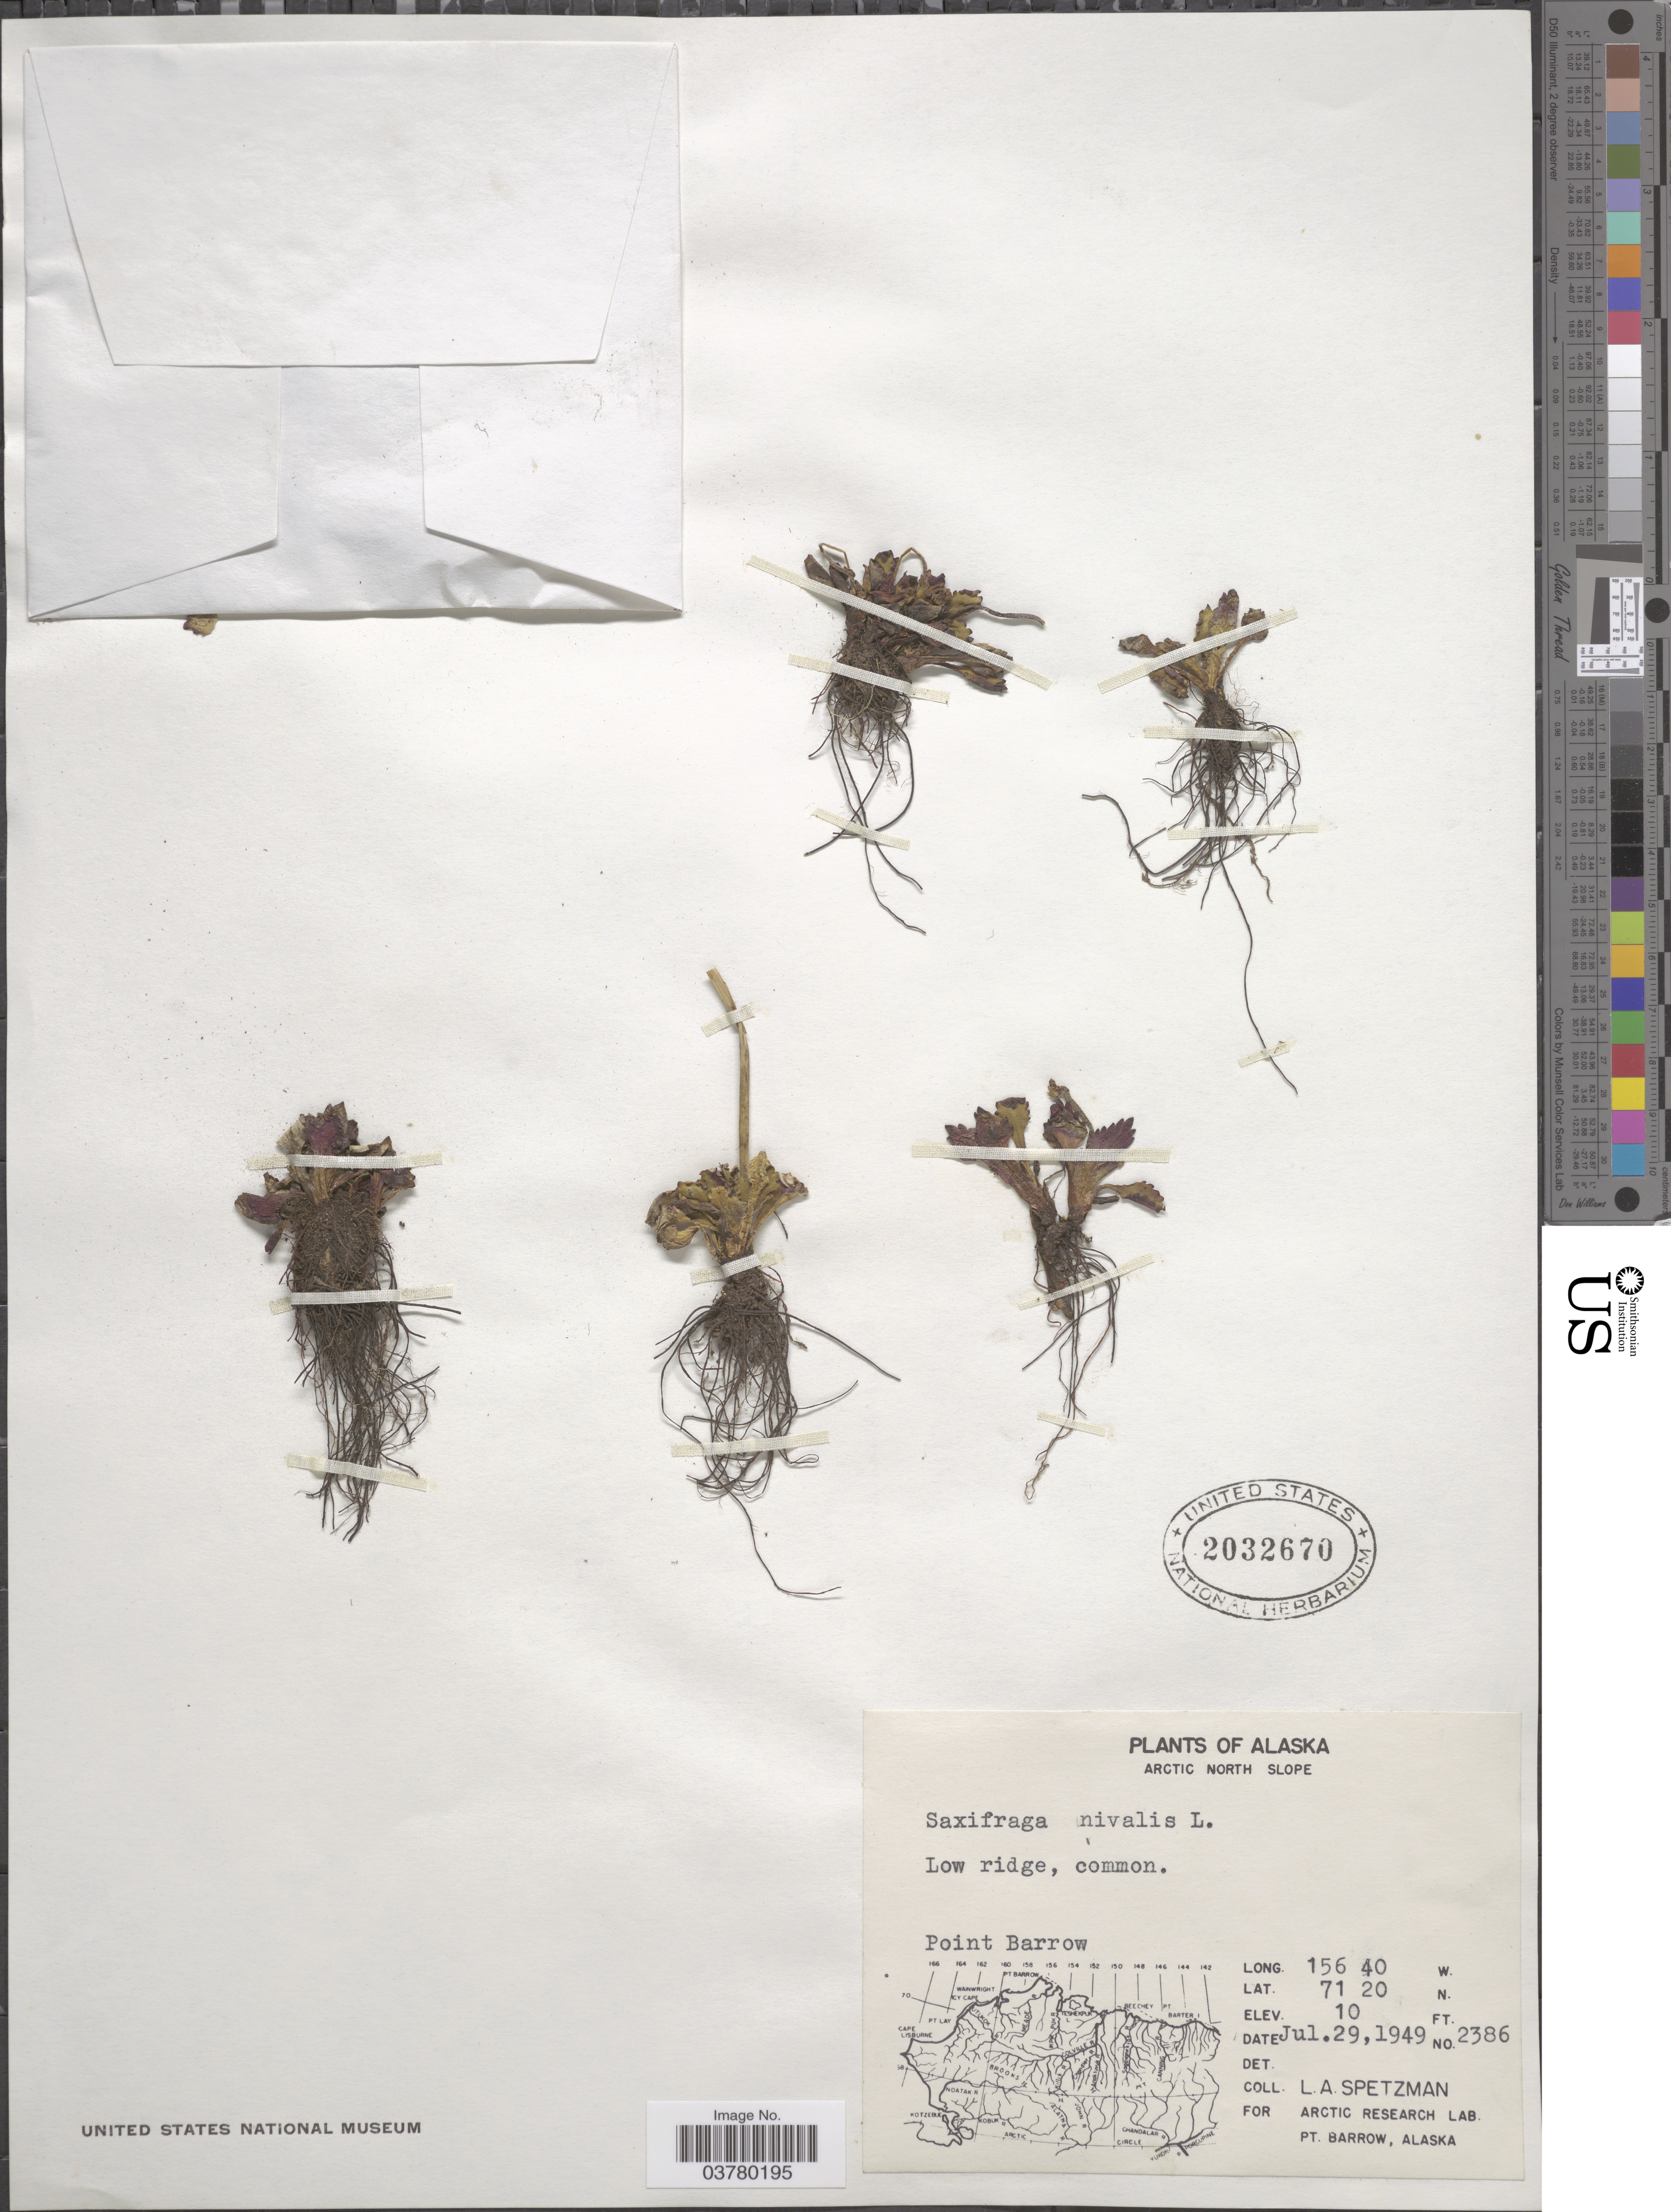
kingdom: Plantae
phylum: Tracheophyta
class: Magnoliopsida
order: Saxifragales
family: Saxifragaceae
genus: Micranthes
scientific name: Micranthes nivalis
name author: (L.) Small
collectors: L. Spetzman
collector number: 2386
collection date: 1949-07-29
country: United States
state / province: Alaska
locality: Arctic North Slope. Low ridge. Point Barrow.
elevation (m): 3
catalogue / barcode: US 2032670